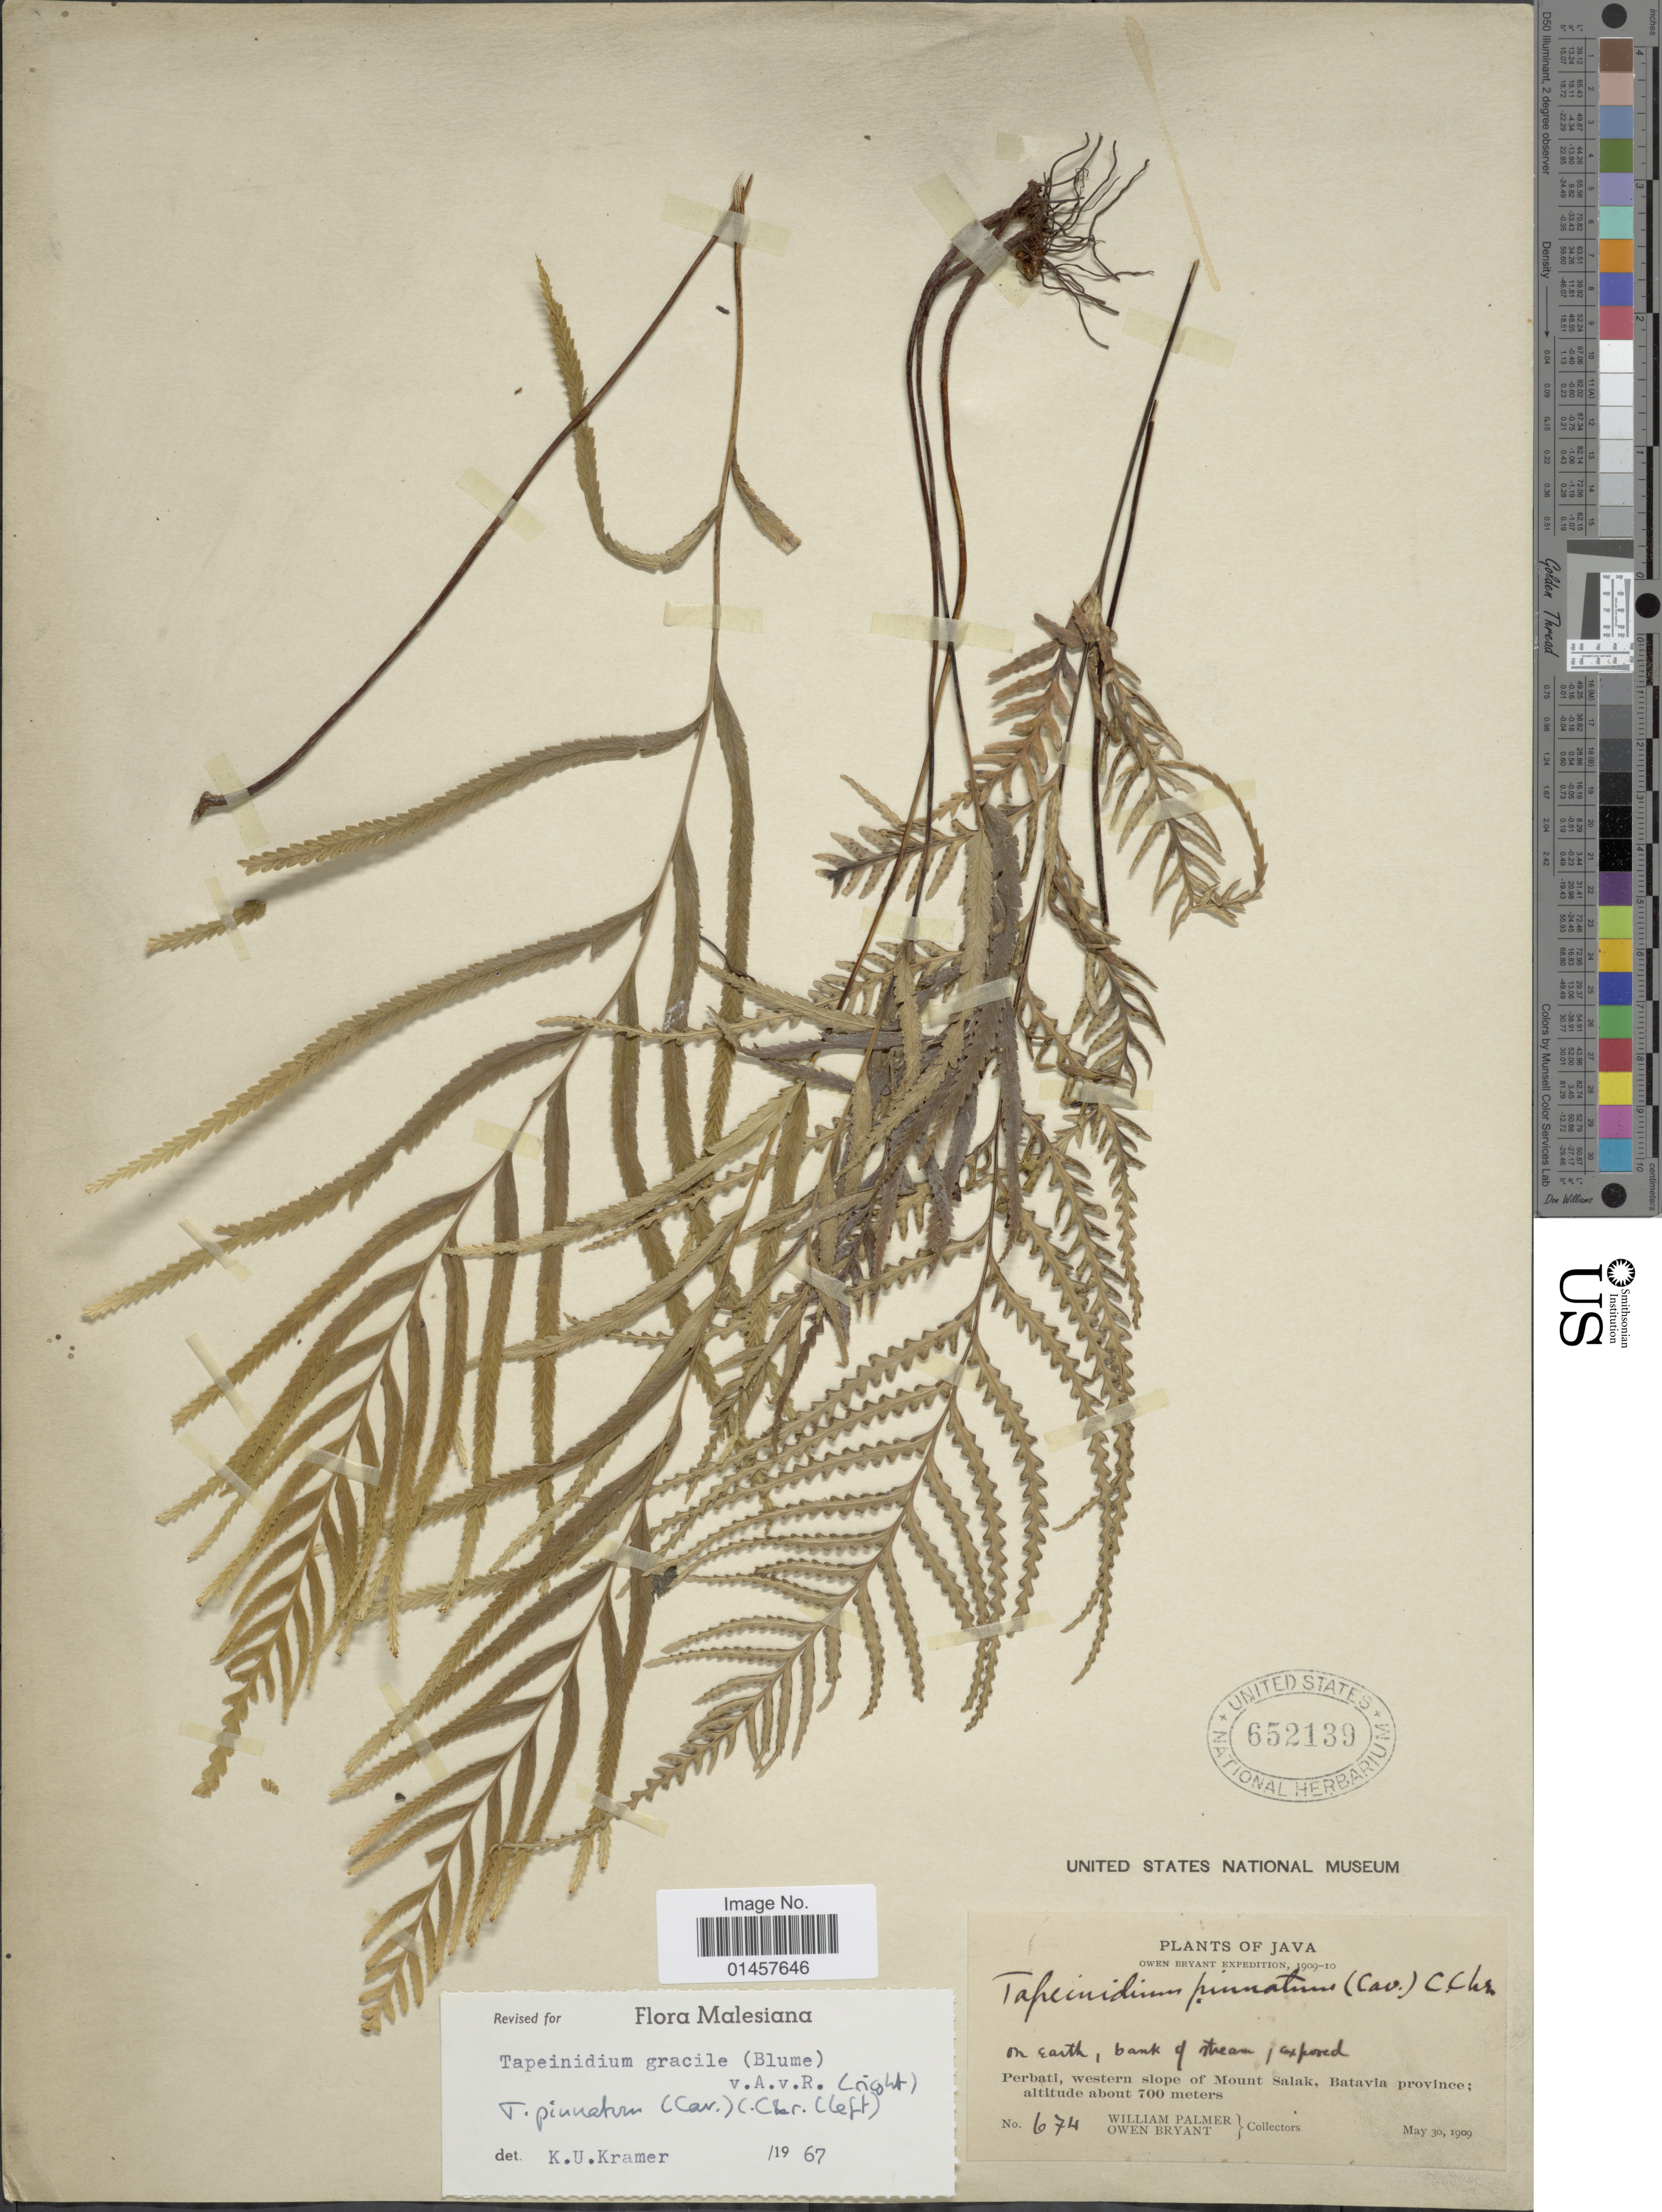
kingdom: Plantae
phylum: Tracheophyta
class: Polypodiopsida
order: Polypodiales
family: Lindsaeaceae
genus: Tapeinidium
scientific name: Tapeinidium gracile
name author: (Blume) Alderw.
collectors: W. Palmer & O. Bryant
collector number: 674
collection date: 1909-05-30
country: Indonesia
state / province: Java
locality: Joava, Perbati, western slope of Mount Salak, Batavia province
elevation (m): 700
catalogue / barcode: US 652139